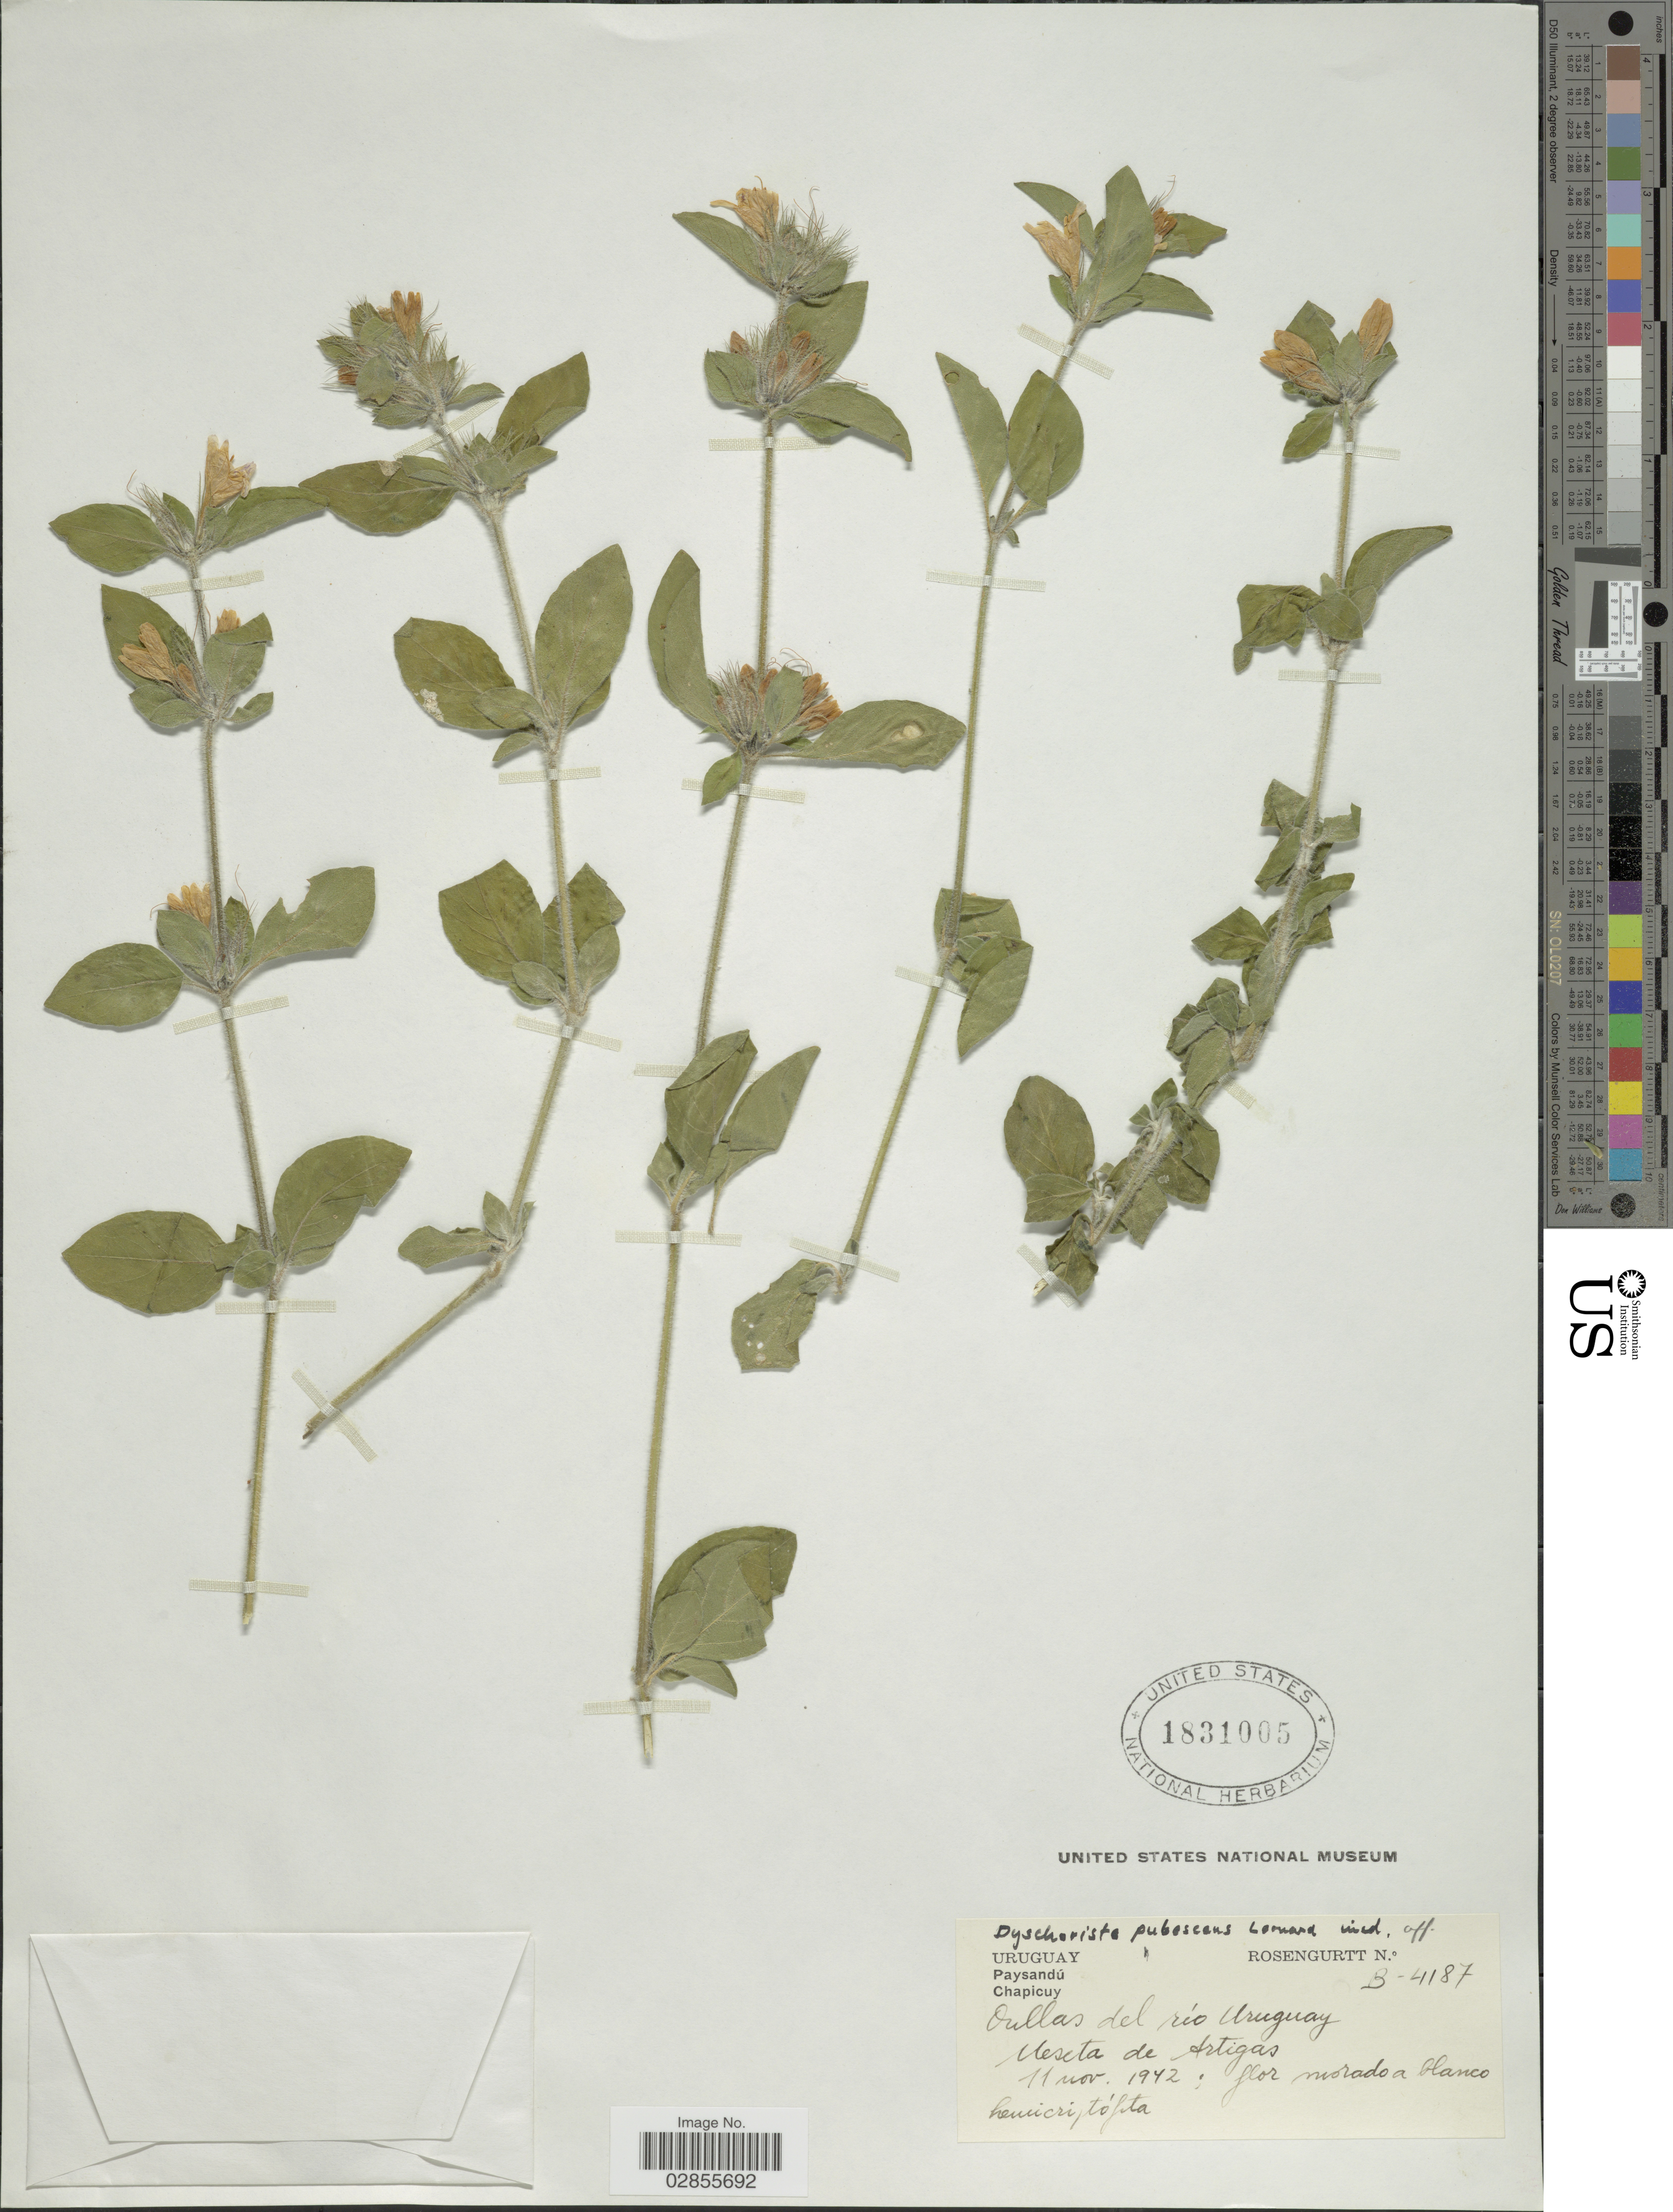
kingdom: Plantae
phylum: Tracheophyta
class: Magnoliopsida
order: Lamiales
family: Acanthaceae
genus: Dyschoriste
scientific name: Dyschoriste hygrophyloides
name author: (Nees) Kuntze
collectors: Rosengurtt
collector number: B-4187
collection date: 1942-11-11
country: Uruguay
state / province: Paysandu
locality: Chapicuy. Meseta de Artigas.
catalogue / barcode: US 1831005